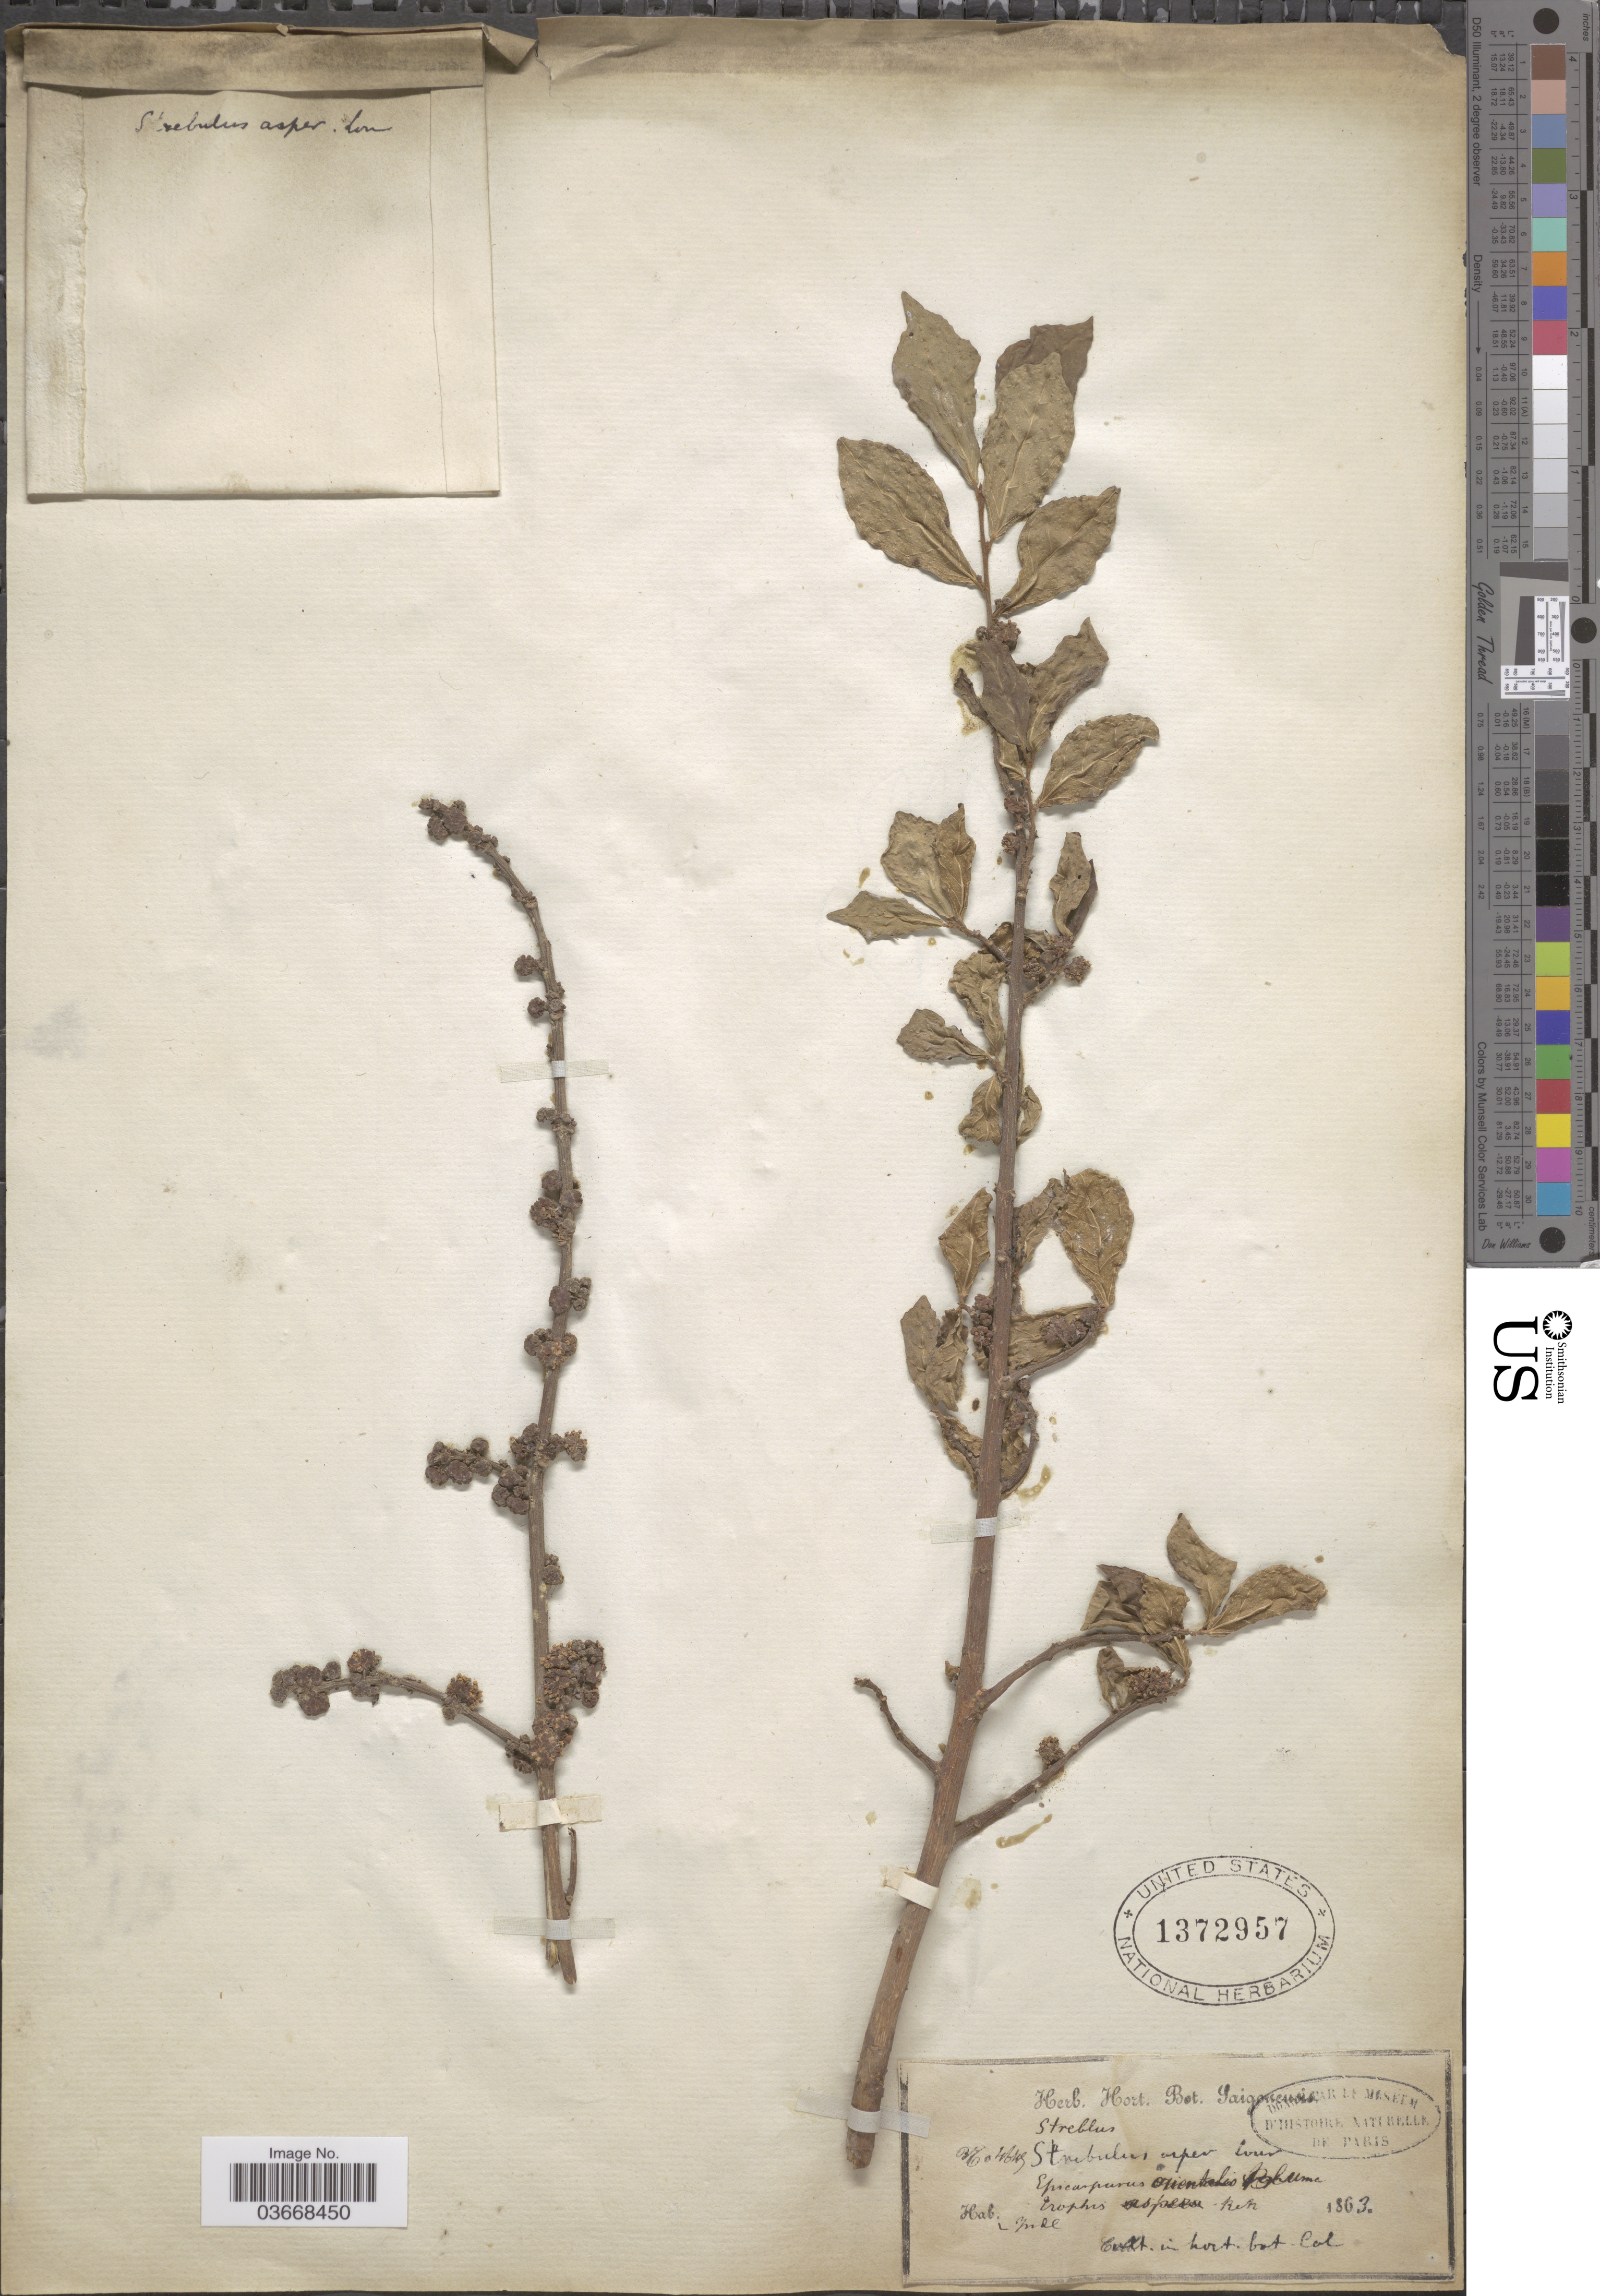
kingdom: Plantae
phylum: Tracheophyta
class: Magnoliopsida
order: Rosales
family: Moraceae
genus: Streblus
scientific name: Streblus asper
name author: Lour.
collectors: Ex herb. Hort. Bot. Saigonensis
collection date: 1863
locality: Inde.*?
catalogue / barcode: US 1372957